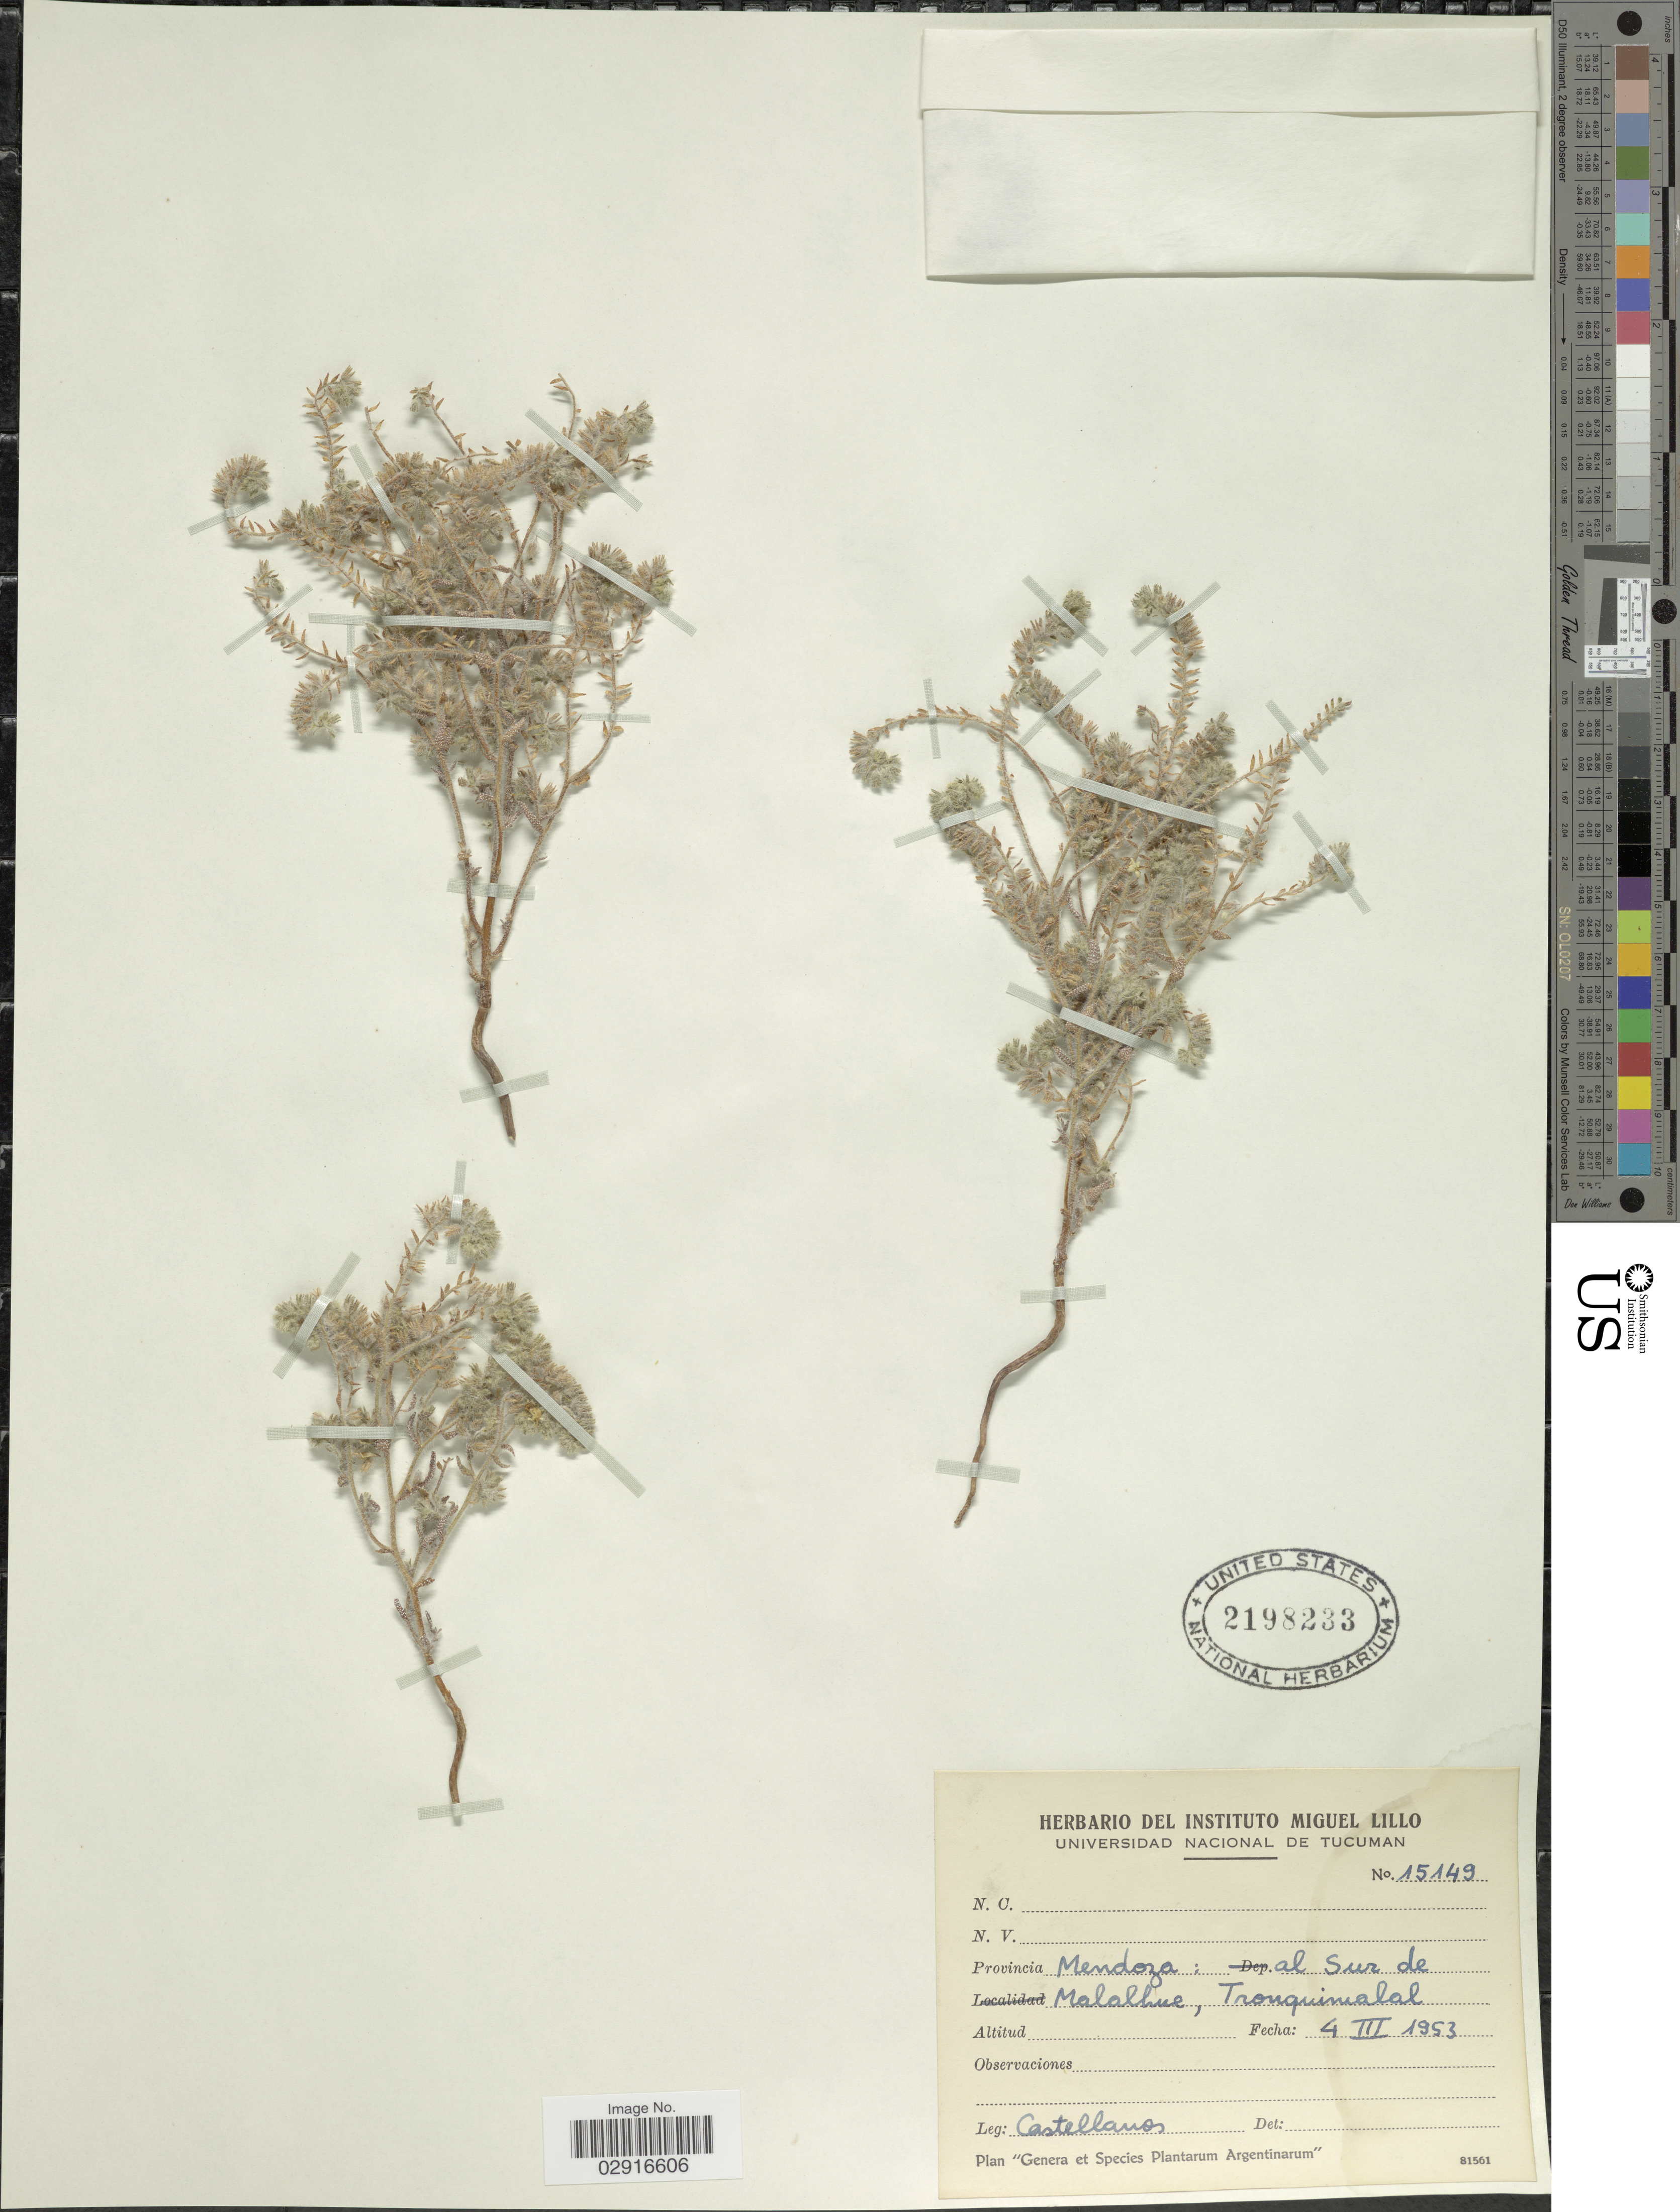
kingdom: Plantae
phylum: Tracheophyta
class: Magnoliopsida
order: Boraginales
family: Boraginaceae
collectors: -- Castellanos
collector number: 15149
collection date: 1953-03-04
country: Argentina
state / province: Mendoza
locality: Al Sur de Malalhue, Tronquimalal.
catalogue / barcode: US 2198233